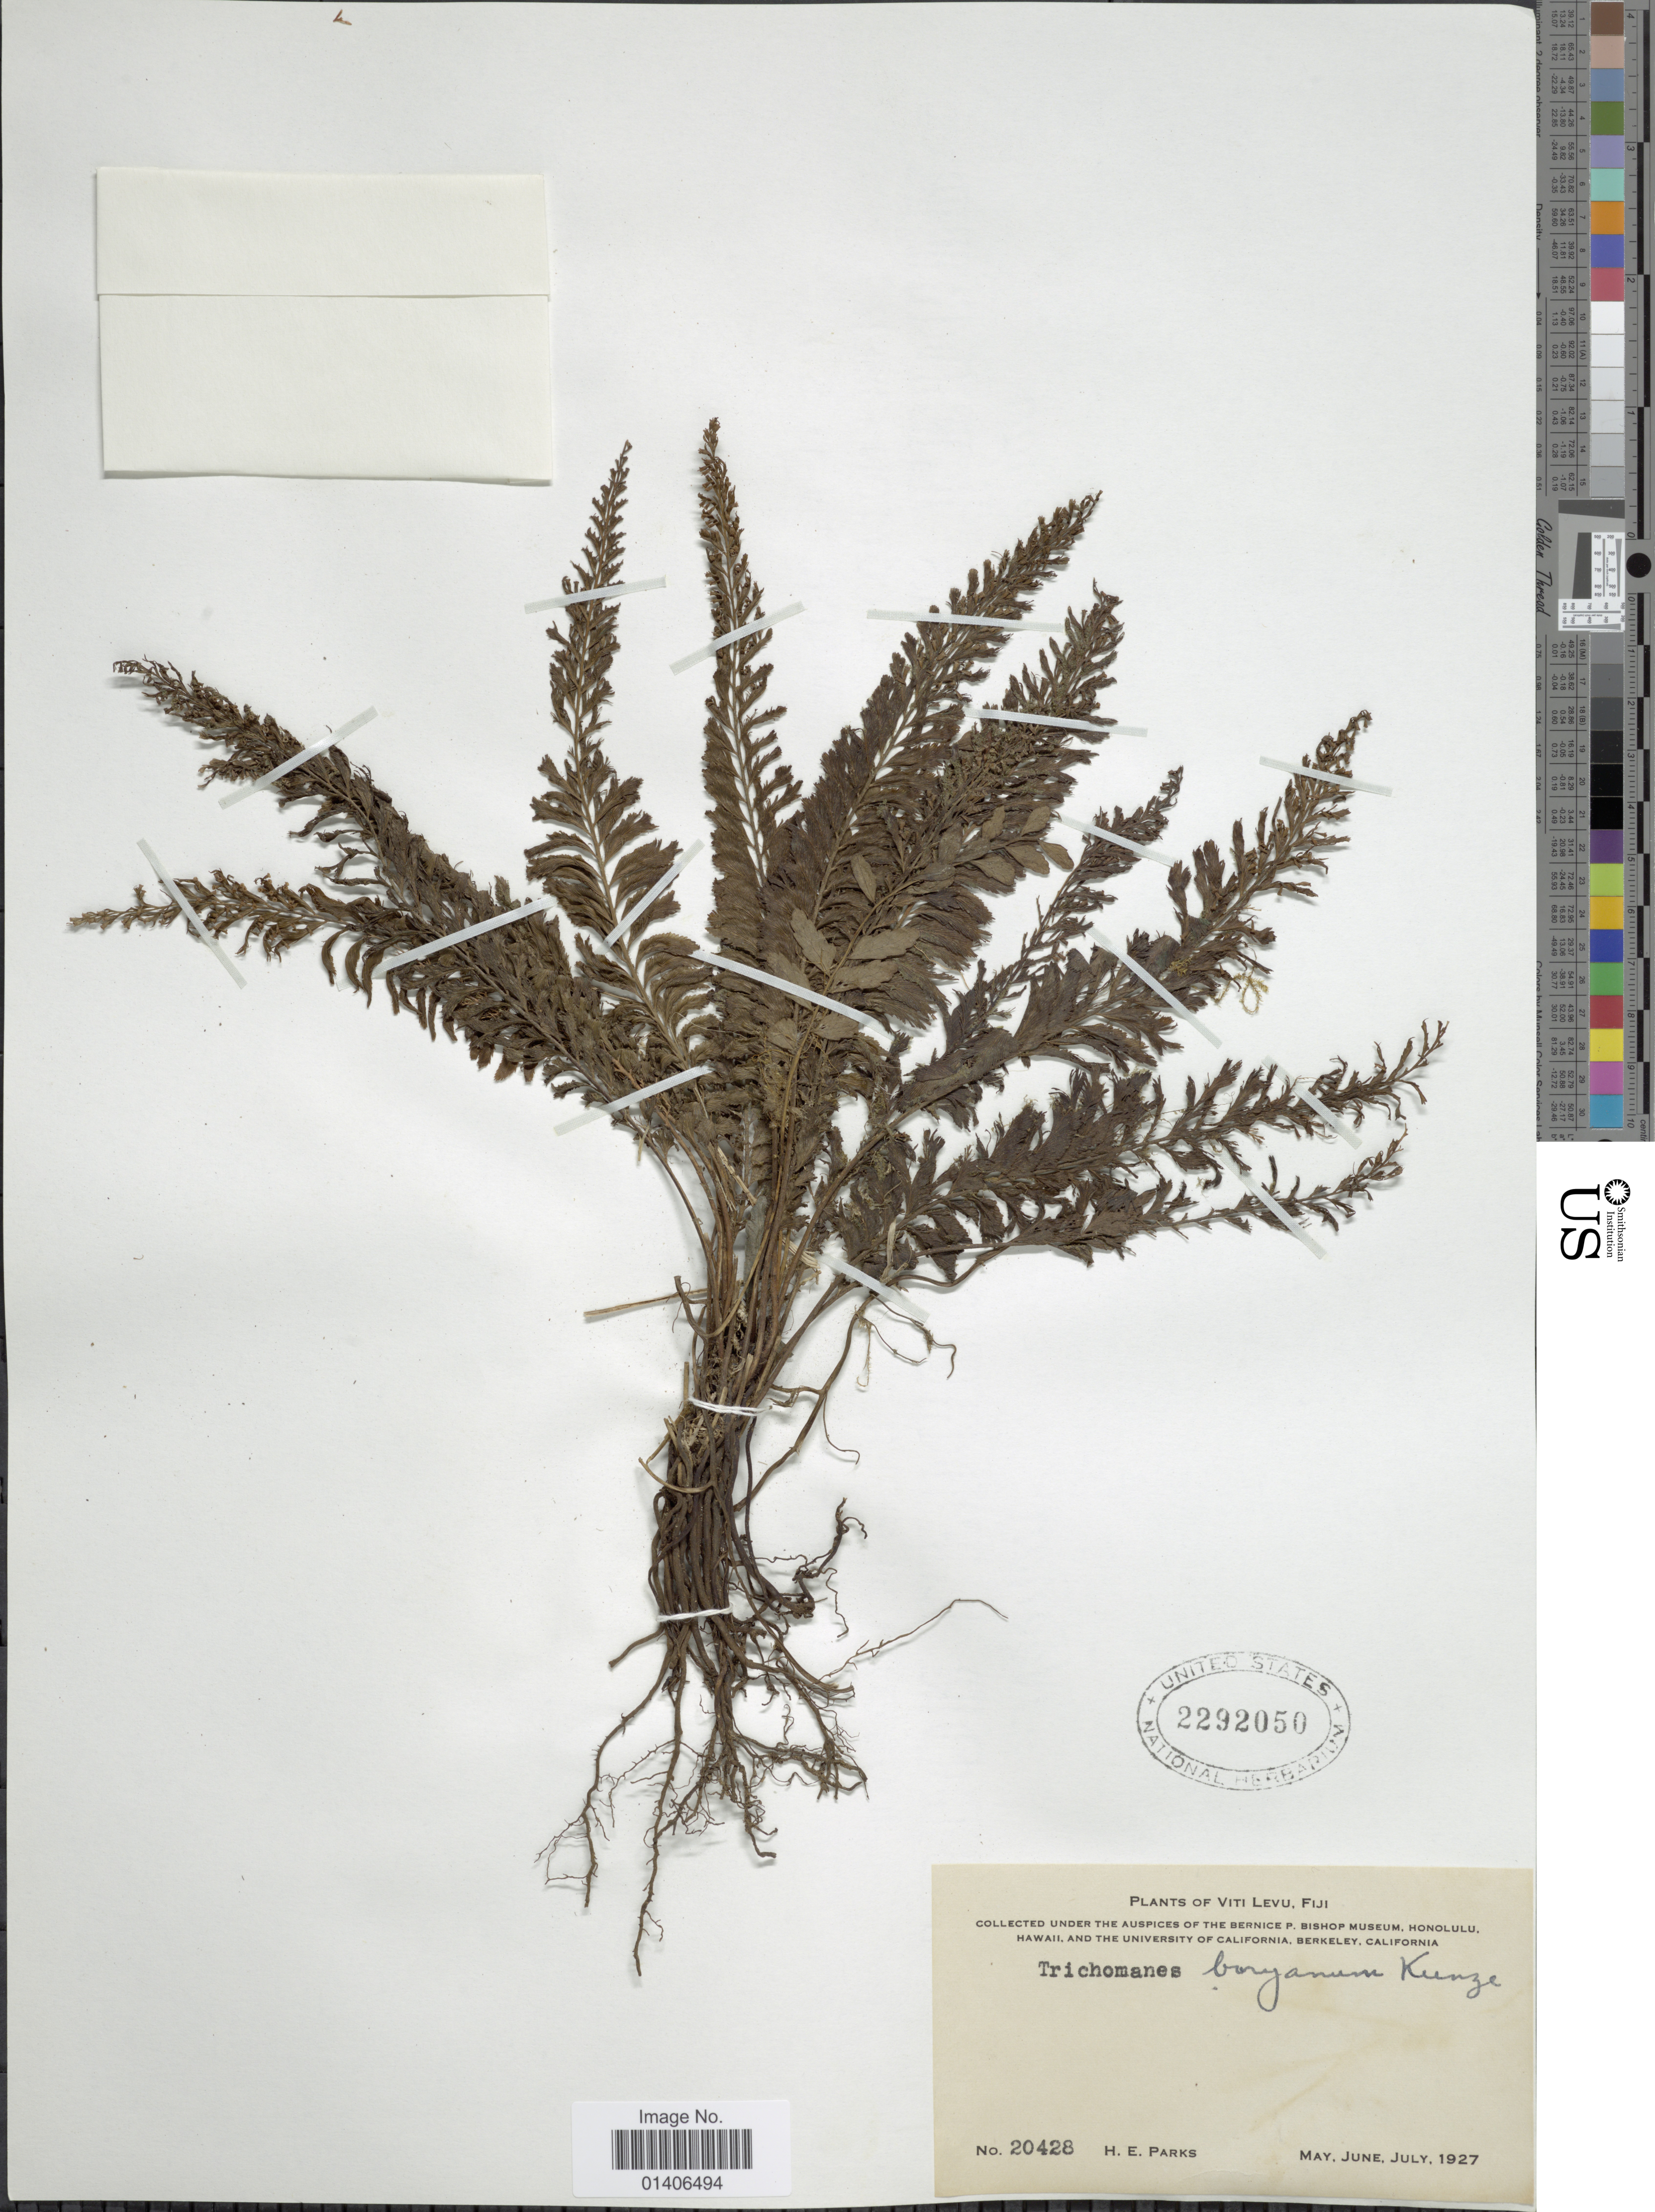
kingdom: Plantae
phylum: Tracheophyta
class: Polypodiopsida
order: Hymenophyllales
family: Hymenophyllaceae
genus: Cephalomanes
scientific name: Cephalomanes atrovirens subsp. boryanum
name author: (Kunze) K. Iwats.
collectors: H. E. Parks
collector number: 20428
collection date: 1927-05/1927-07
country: Fiji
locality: Viti Levu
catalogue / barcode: US 2292050